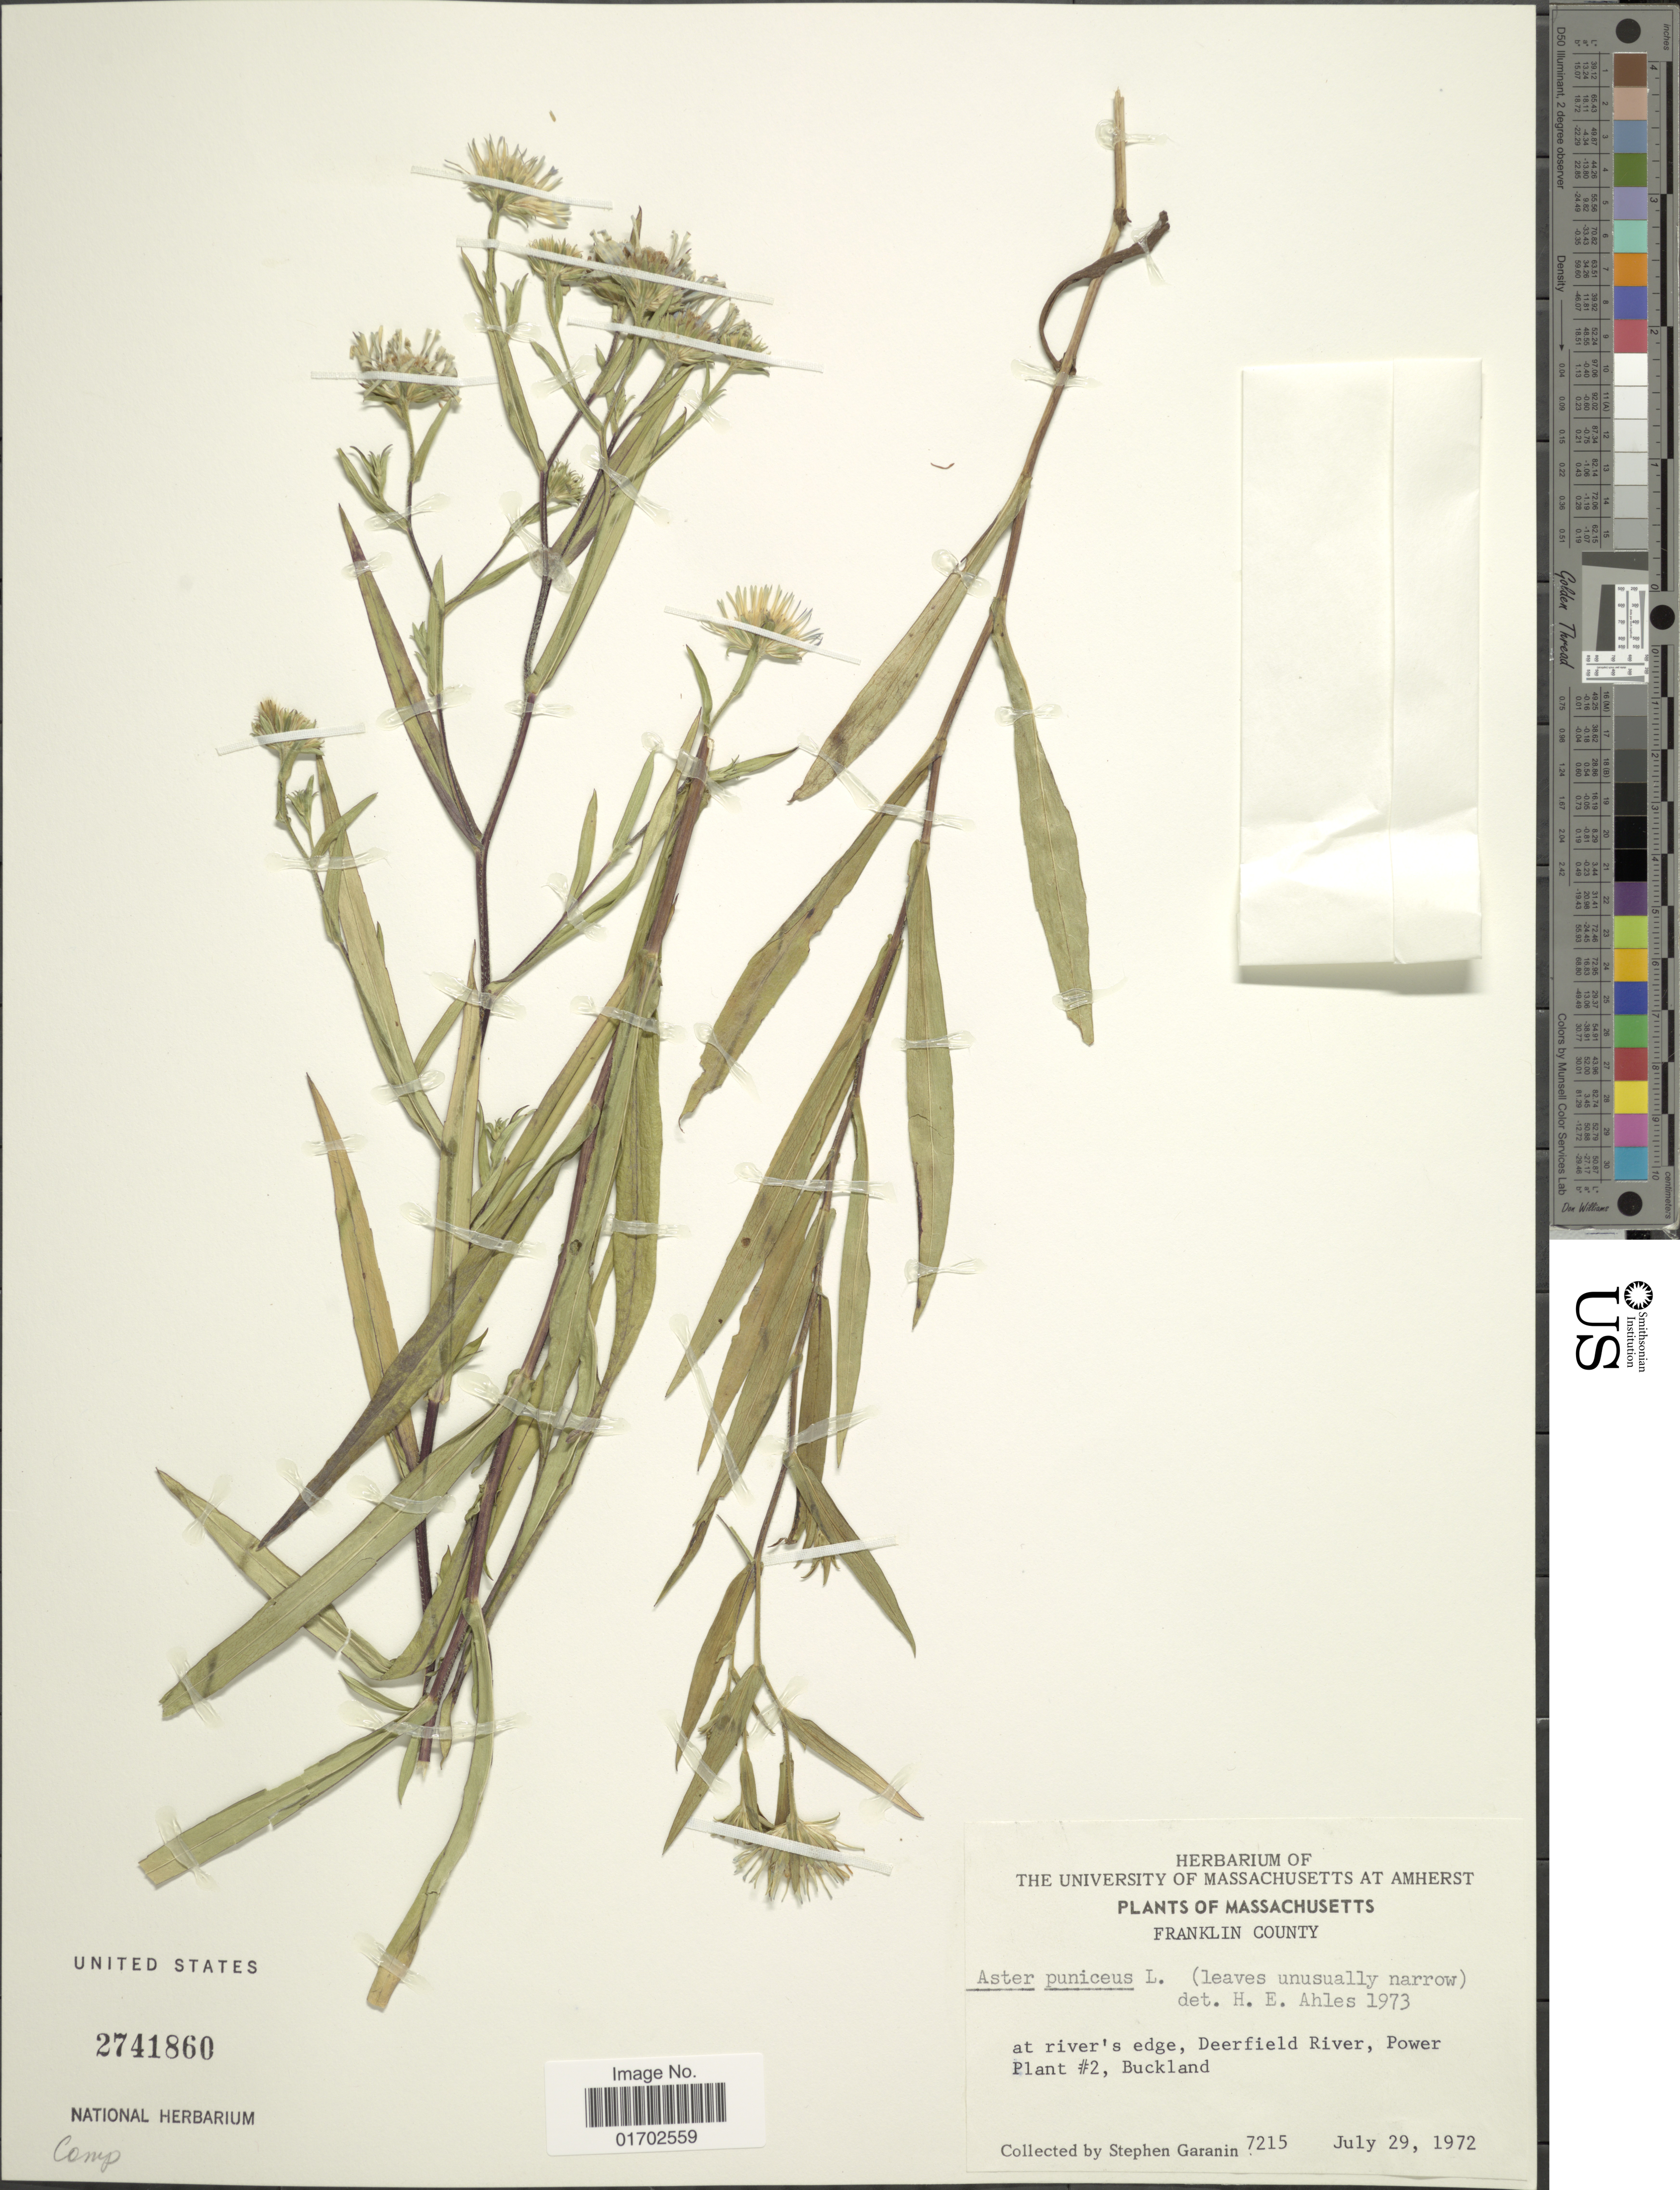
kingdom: Plantae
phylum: Tracheophyta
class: Magnoliopsida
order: Asterales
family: Asteraceae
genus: Symphyotrichum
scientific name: Symphyotrichum puniceum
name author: (L.) Á. Löve & D. Löve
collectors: S. Garanin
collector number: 7215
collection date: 1972-07-29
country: United States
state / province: Massachusetts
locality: Franklin County, at river's edge, Deerfield River, Poer Plant #2, Buckland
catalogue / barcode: US 2741860